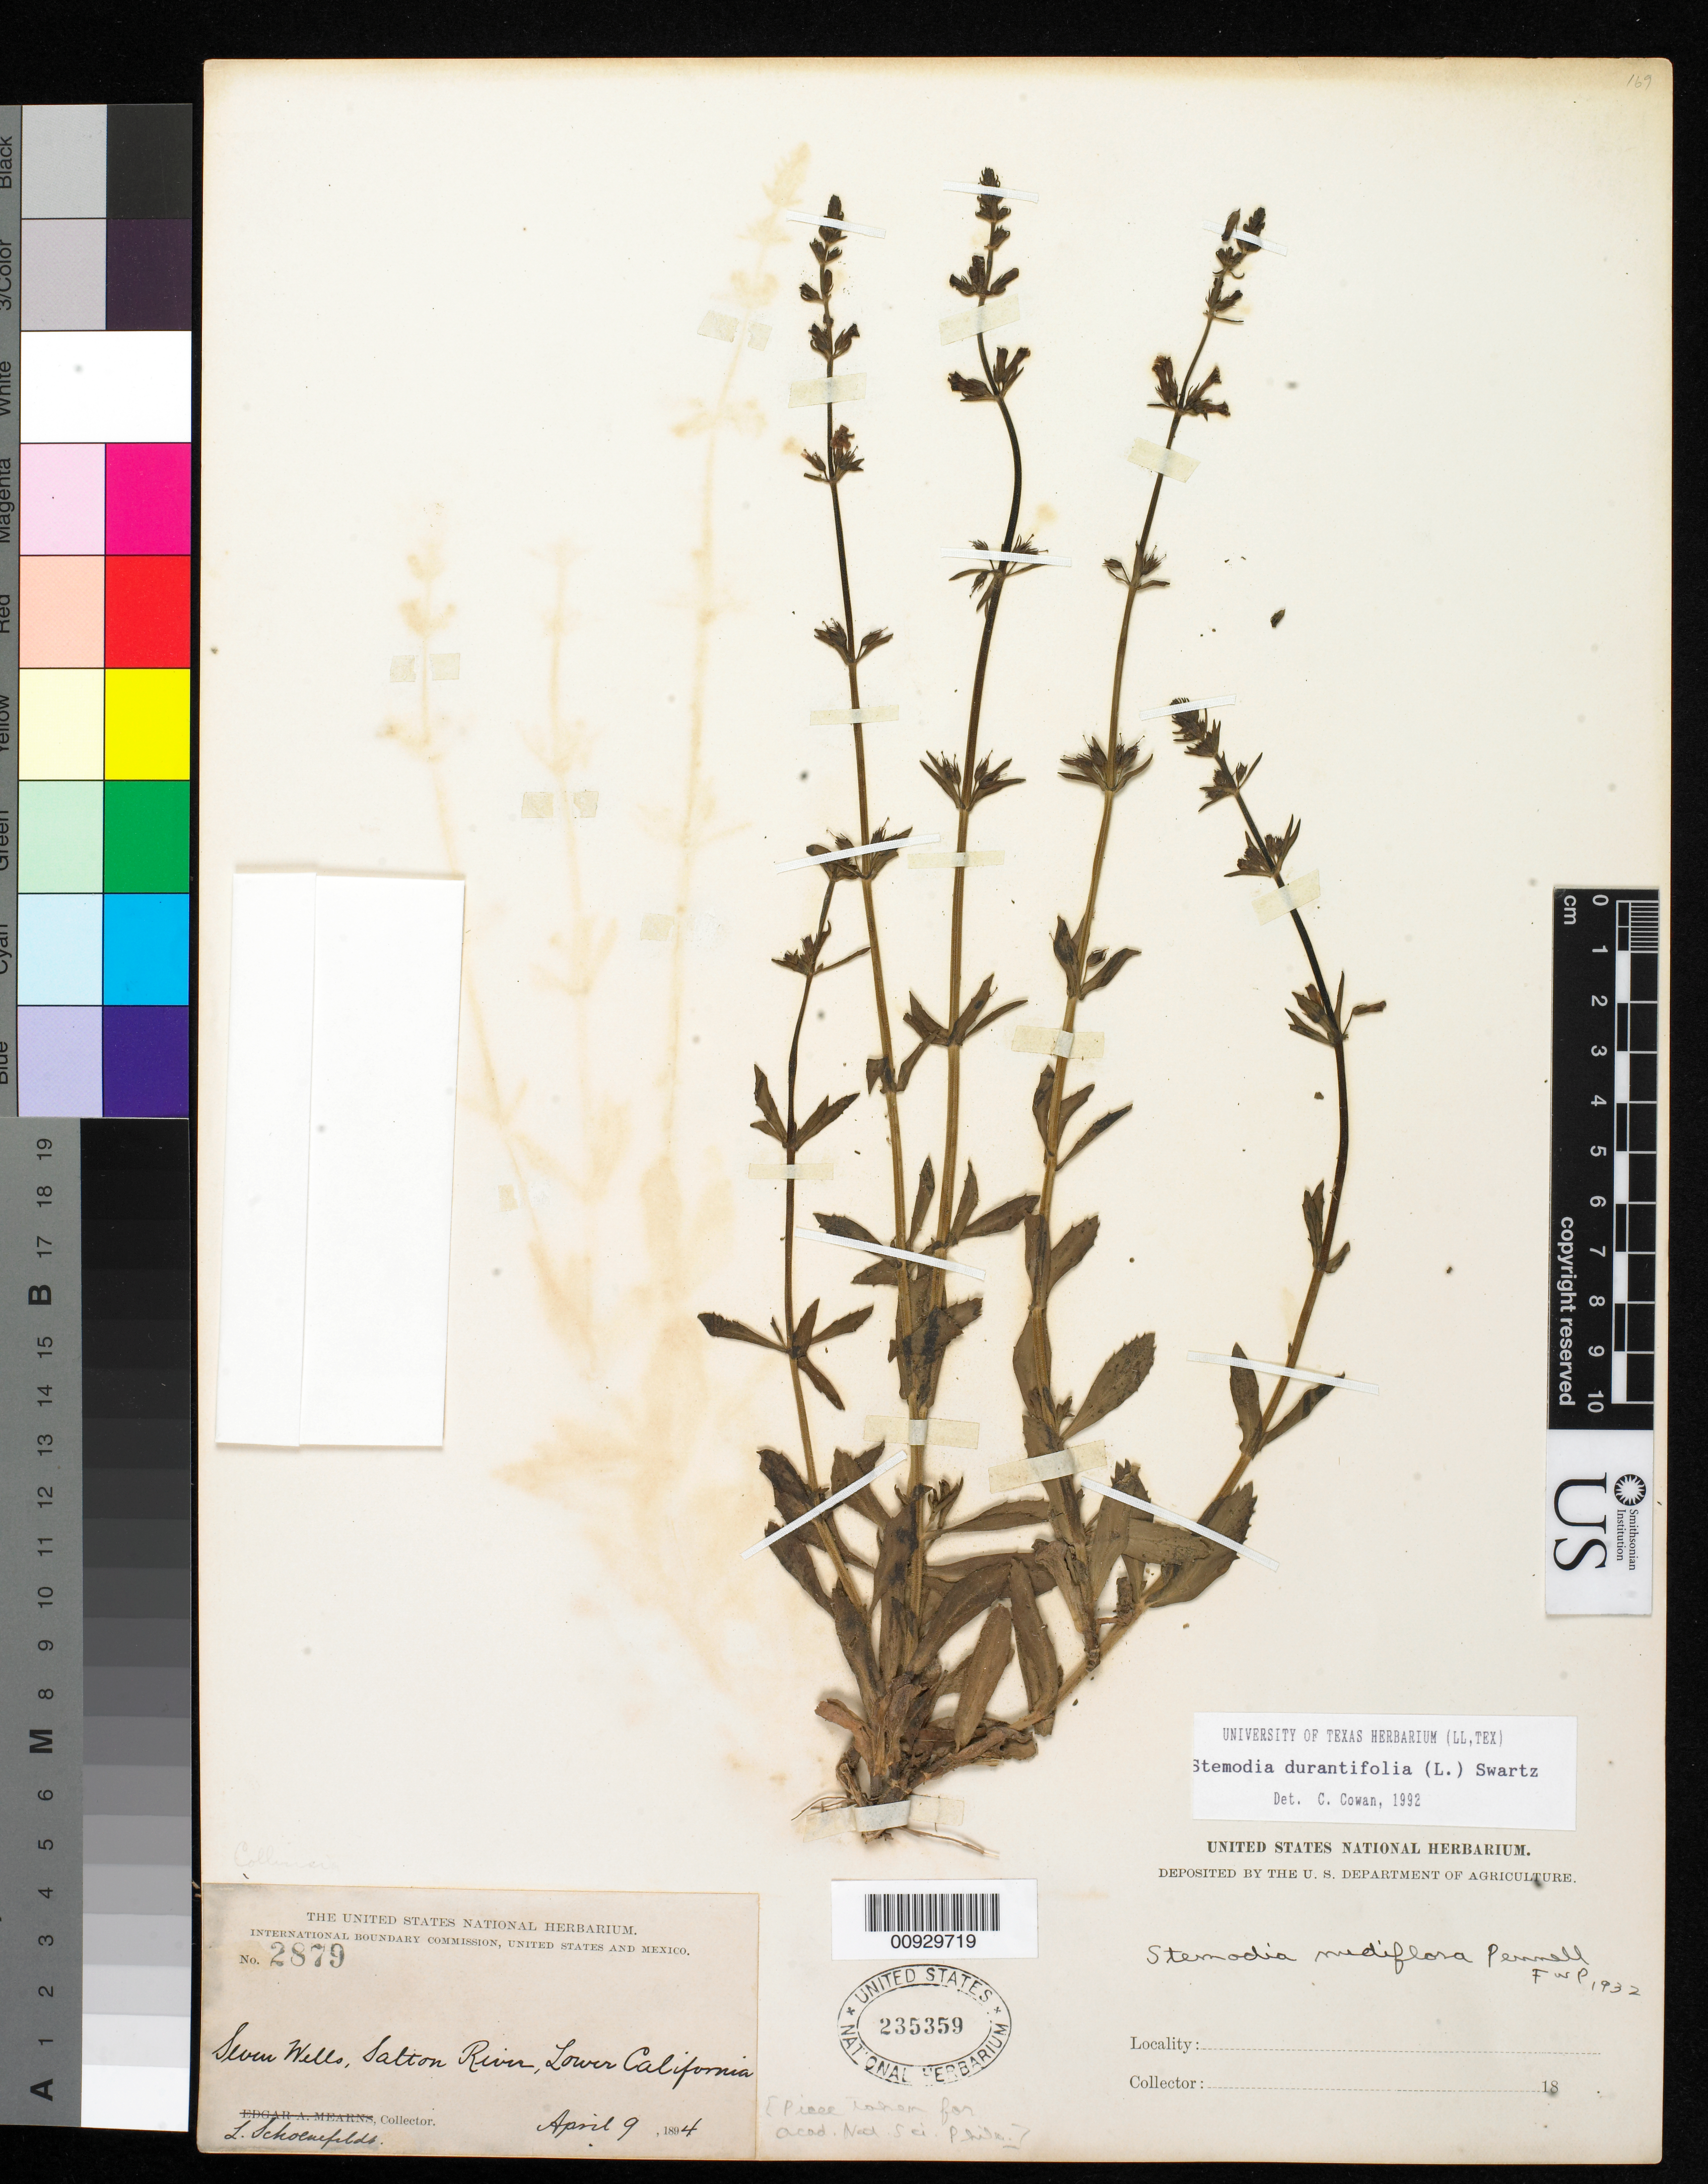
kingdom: Plantae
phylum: Tracheophyta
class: Magnoliopsida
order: Lamiales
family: Plantaginaceae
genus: Stemodia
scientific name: Stemodia durantifolia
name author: (L.) Sw.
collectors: L. Schoenfeldt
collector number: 2879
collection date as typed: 09 Apr 1894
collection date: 1894-04-09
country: Mexico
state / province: Baja California Norte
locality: Seven Wells, Salton River, Lower California.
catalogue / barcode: US 235359